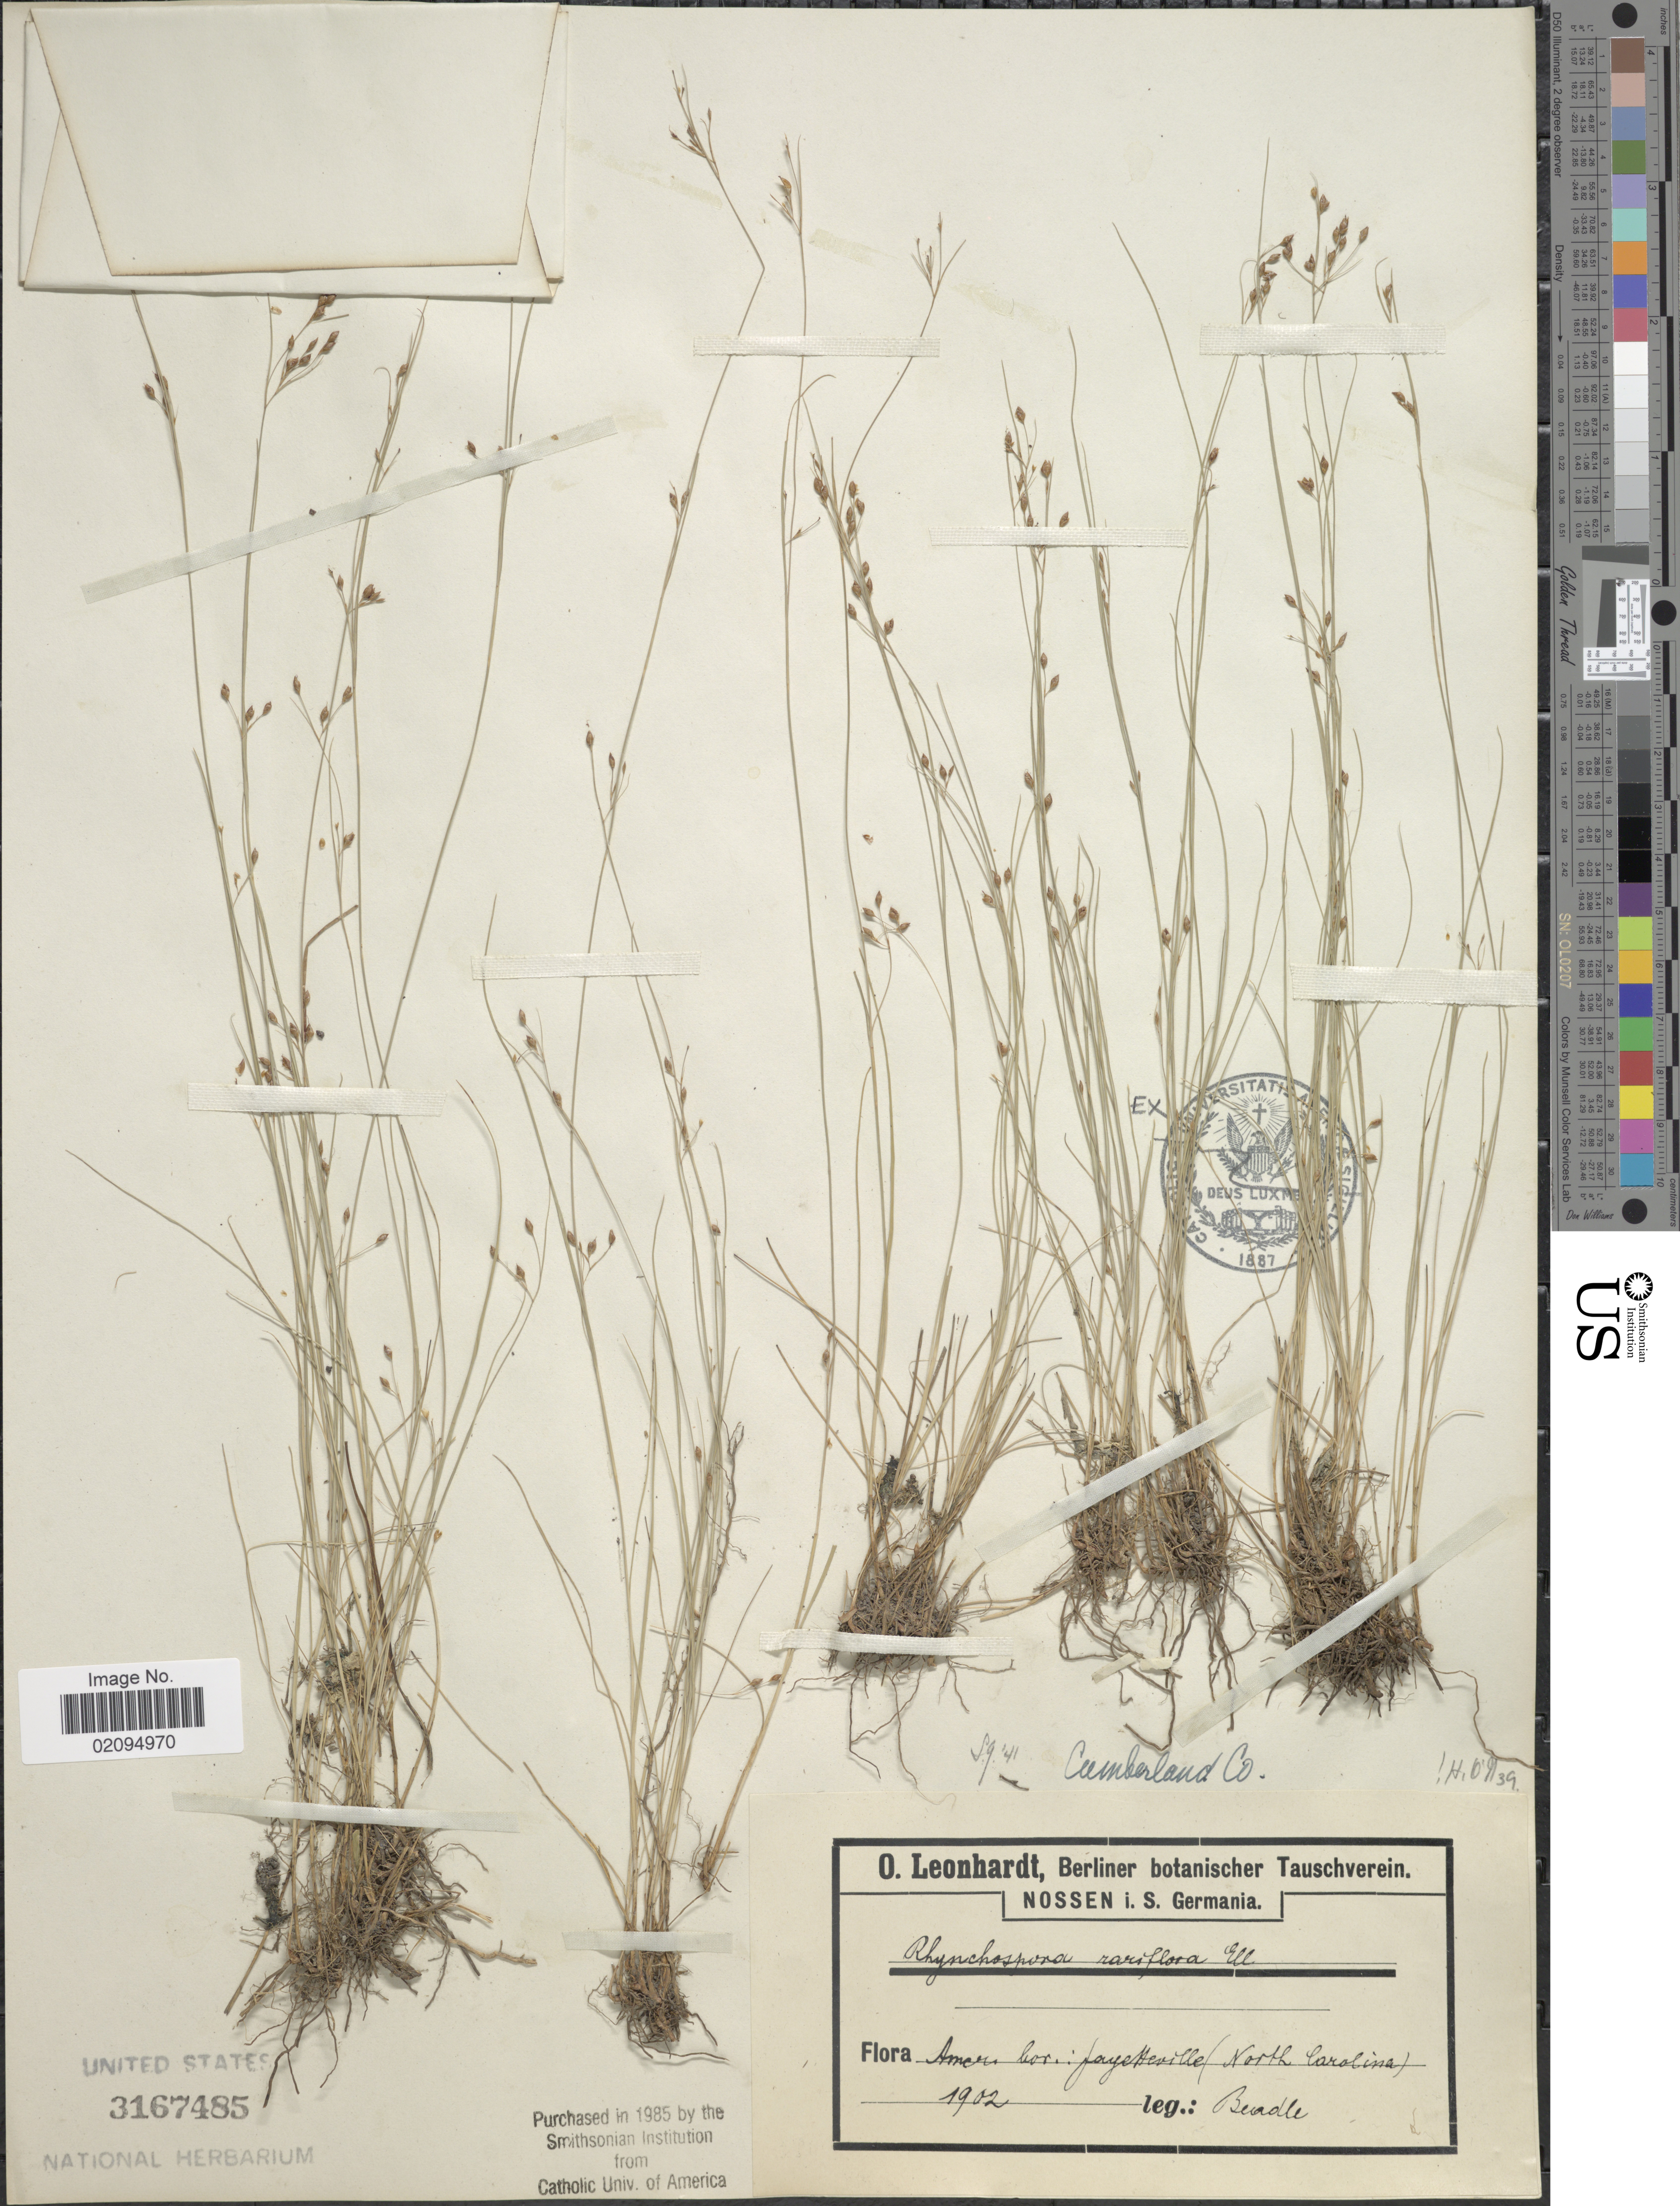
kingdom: Plantae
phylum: Tracheophyta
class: Liliopsida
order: Poales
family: Cyperaceae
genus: Rhynchospora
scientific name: Rhynchospora rariflora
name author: (Michx.) Elliott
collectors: Beadle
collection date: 1902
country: United States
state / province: North Carolina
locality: Amer. bor.: Fayetteville Cumberland Co.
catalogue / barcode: US 3167485